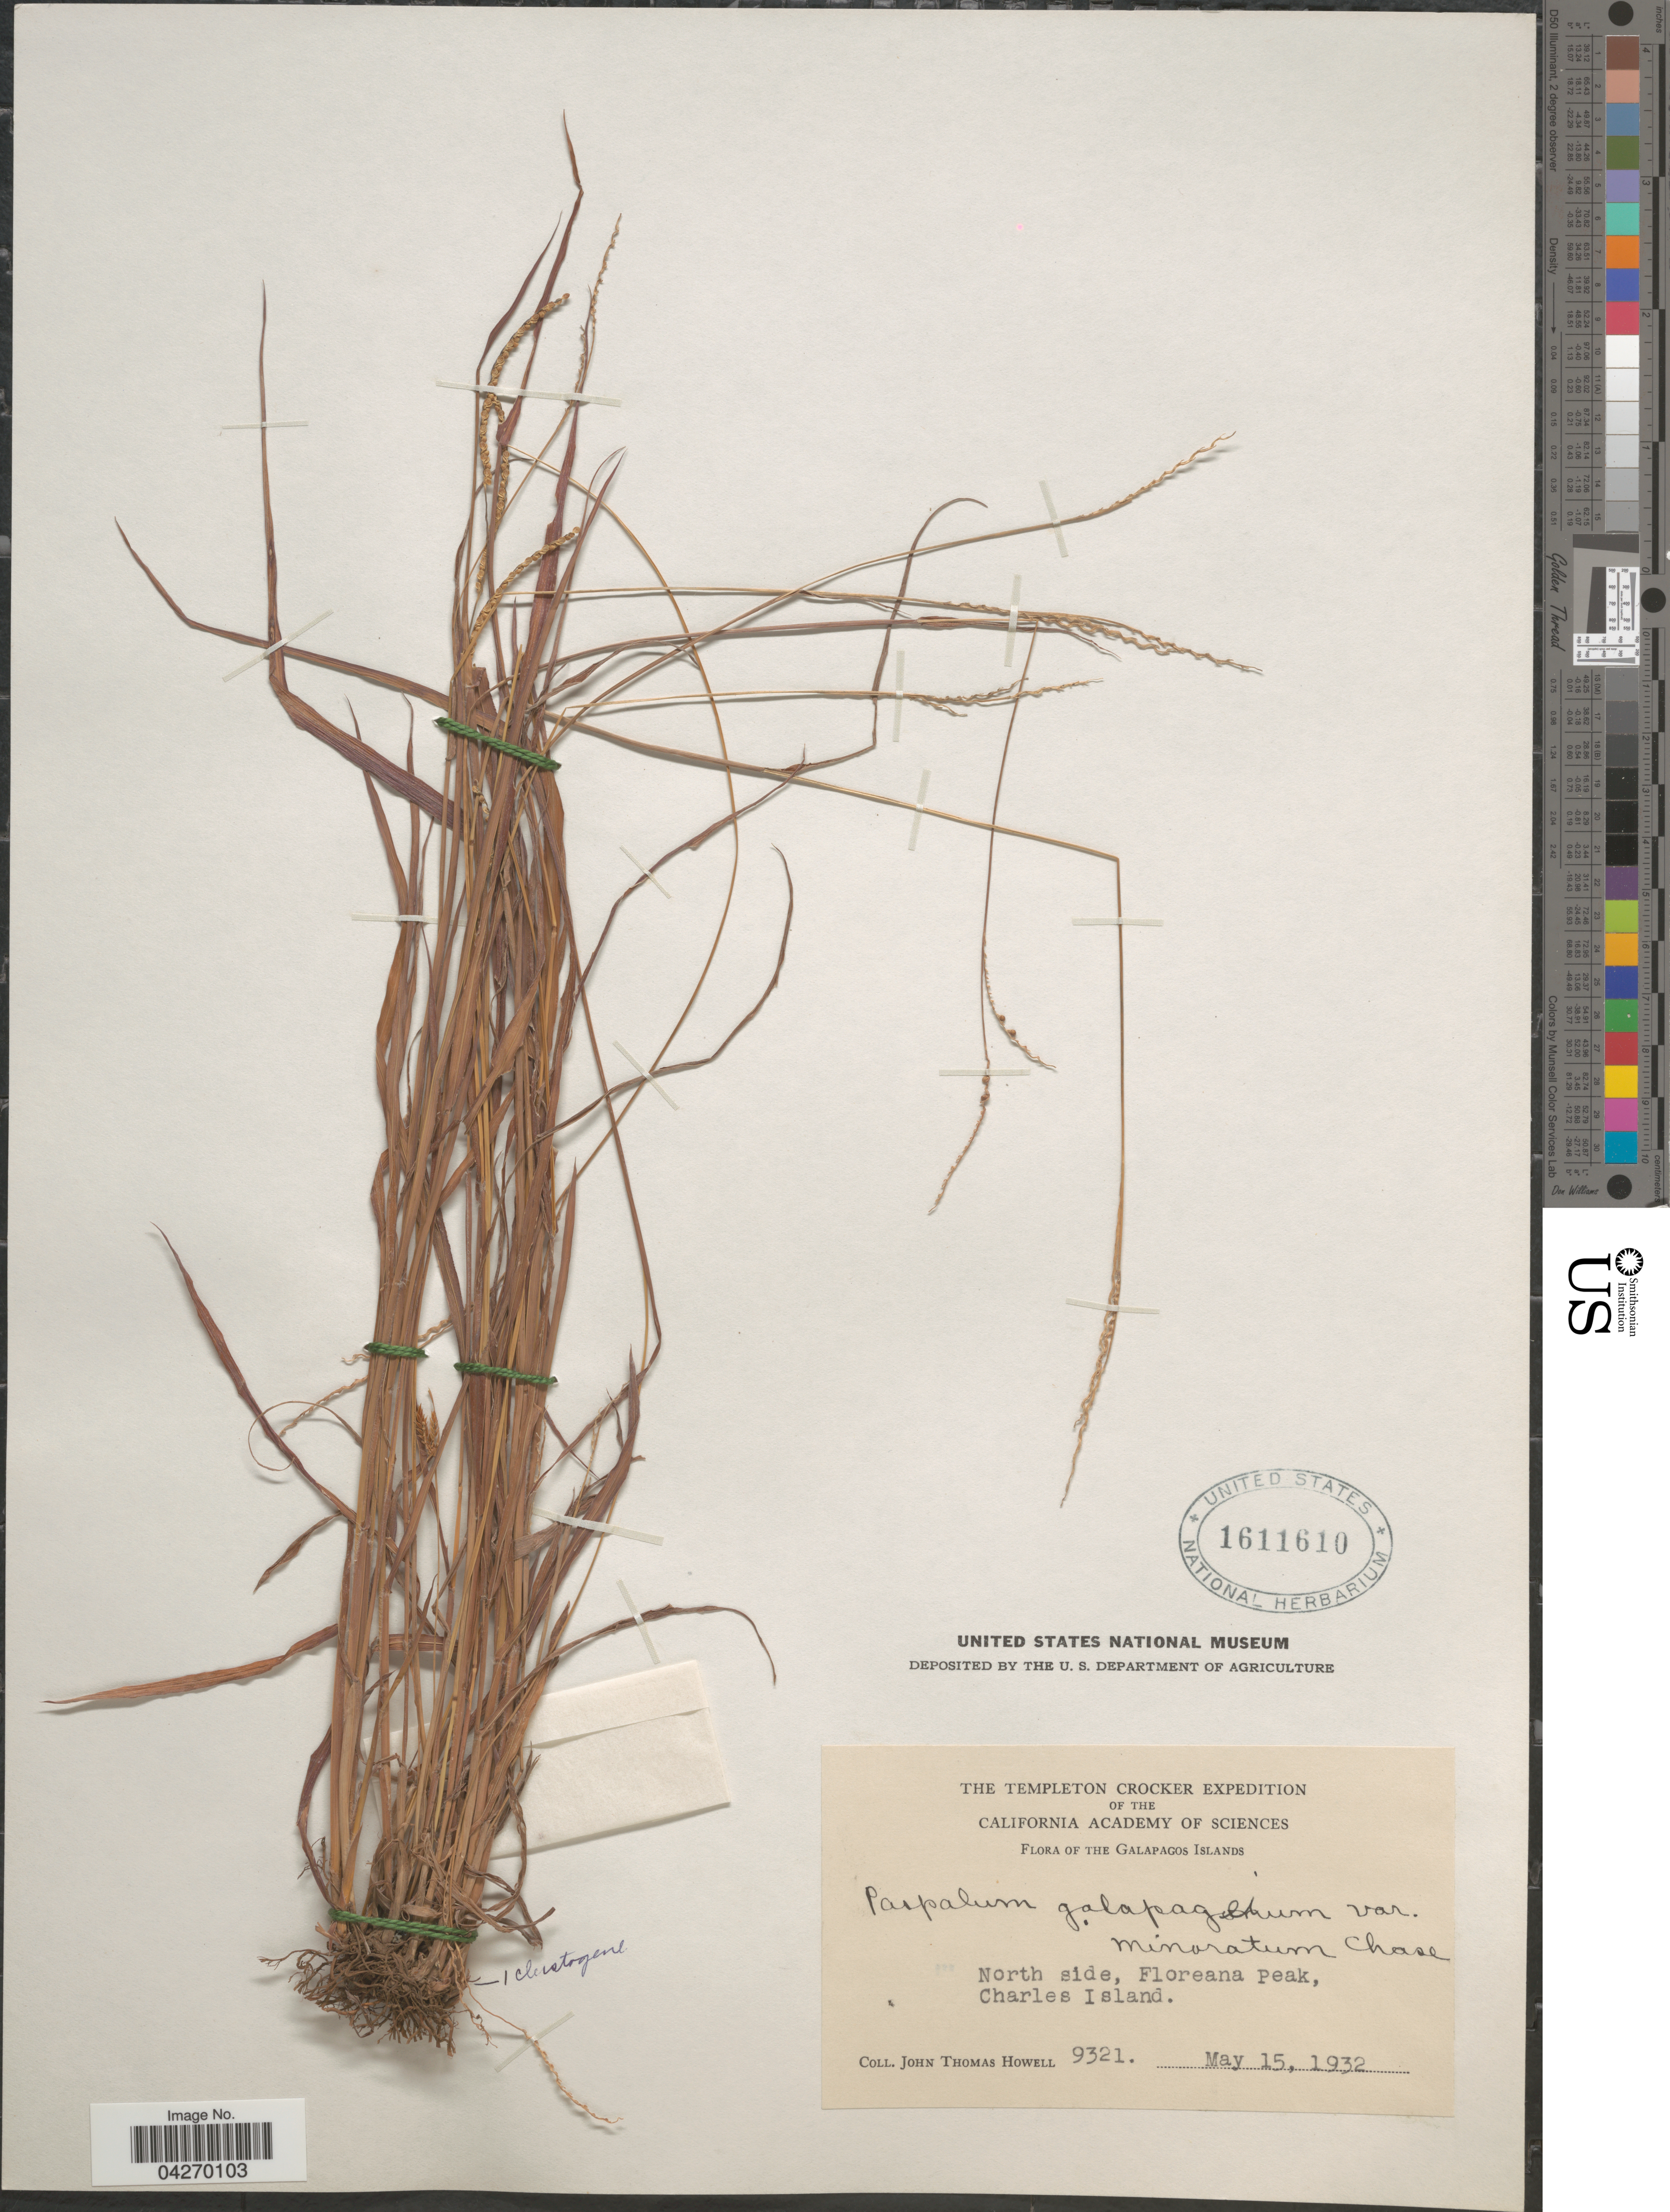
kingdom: Plantae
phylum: Tracheophyta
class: Liliopsida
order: Poales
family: Poaceae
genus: Paspalum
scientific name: Paspalum galapageium var. minoratum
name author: Chase ex Hitchc.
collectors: J. T. Howell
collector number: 9321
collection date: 1932-05-15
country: Ecuador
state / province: Colón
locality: The Templeton Crocker Expedition of the California Academy of Sciences. Galapagos Islands. North side, Floreana Peak, Charles Island.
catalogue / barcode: US 1611610